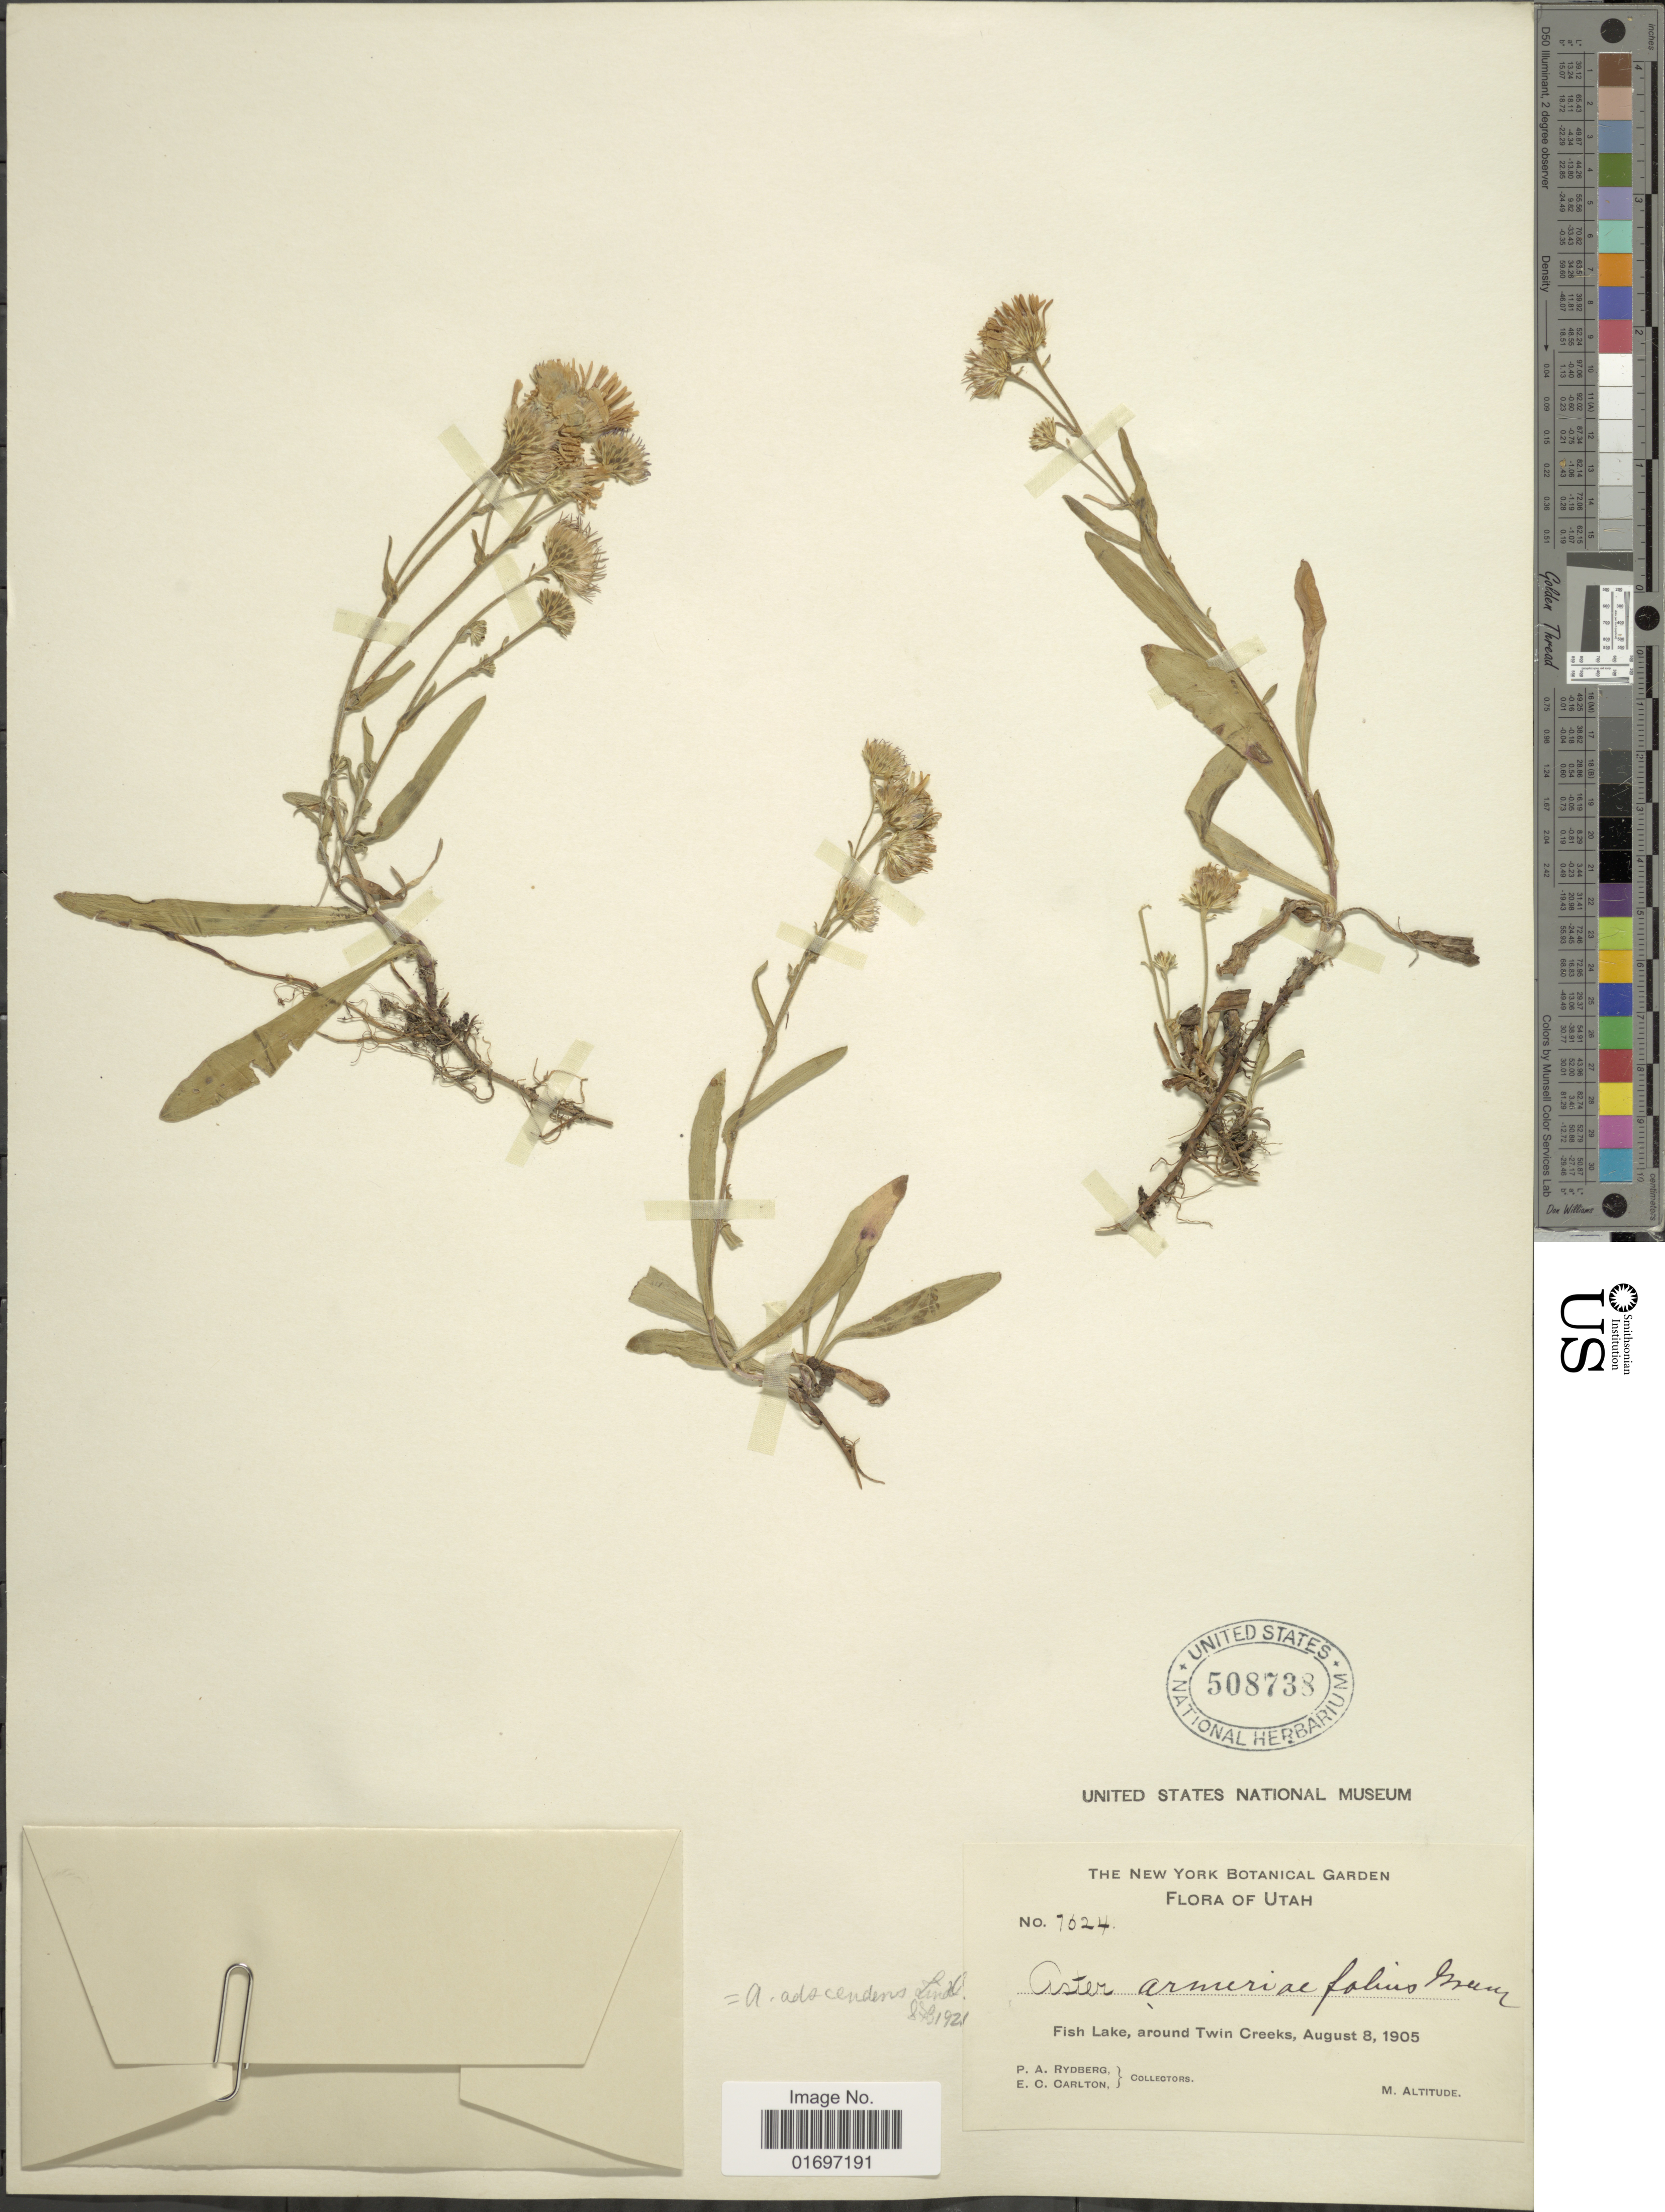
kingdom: Plantae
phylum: Tracheophyta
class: Magnoliopsida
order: Asterales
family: Asteraceae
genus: Symphyotrichum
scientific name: Symphyotrichum ascendens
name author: (Lindl.) G.L. Nesom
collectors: P. A. Rydberg & E. Carlton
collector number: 7624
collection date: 1905-08-08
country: United States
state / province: Utah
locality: Utah. Fish Lake, around Twin Creeks.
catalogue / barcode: US 508738